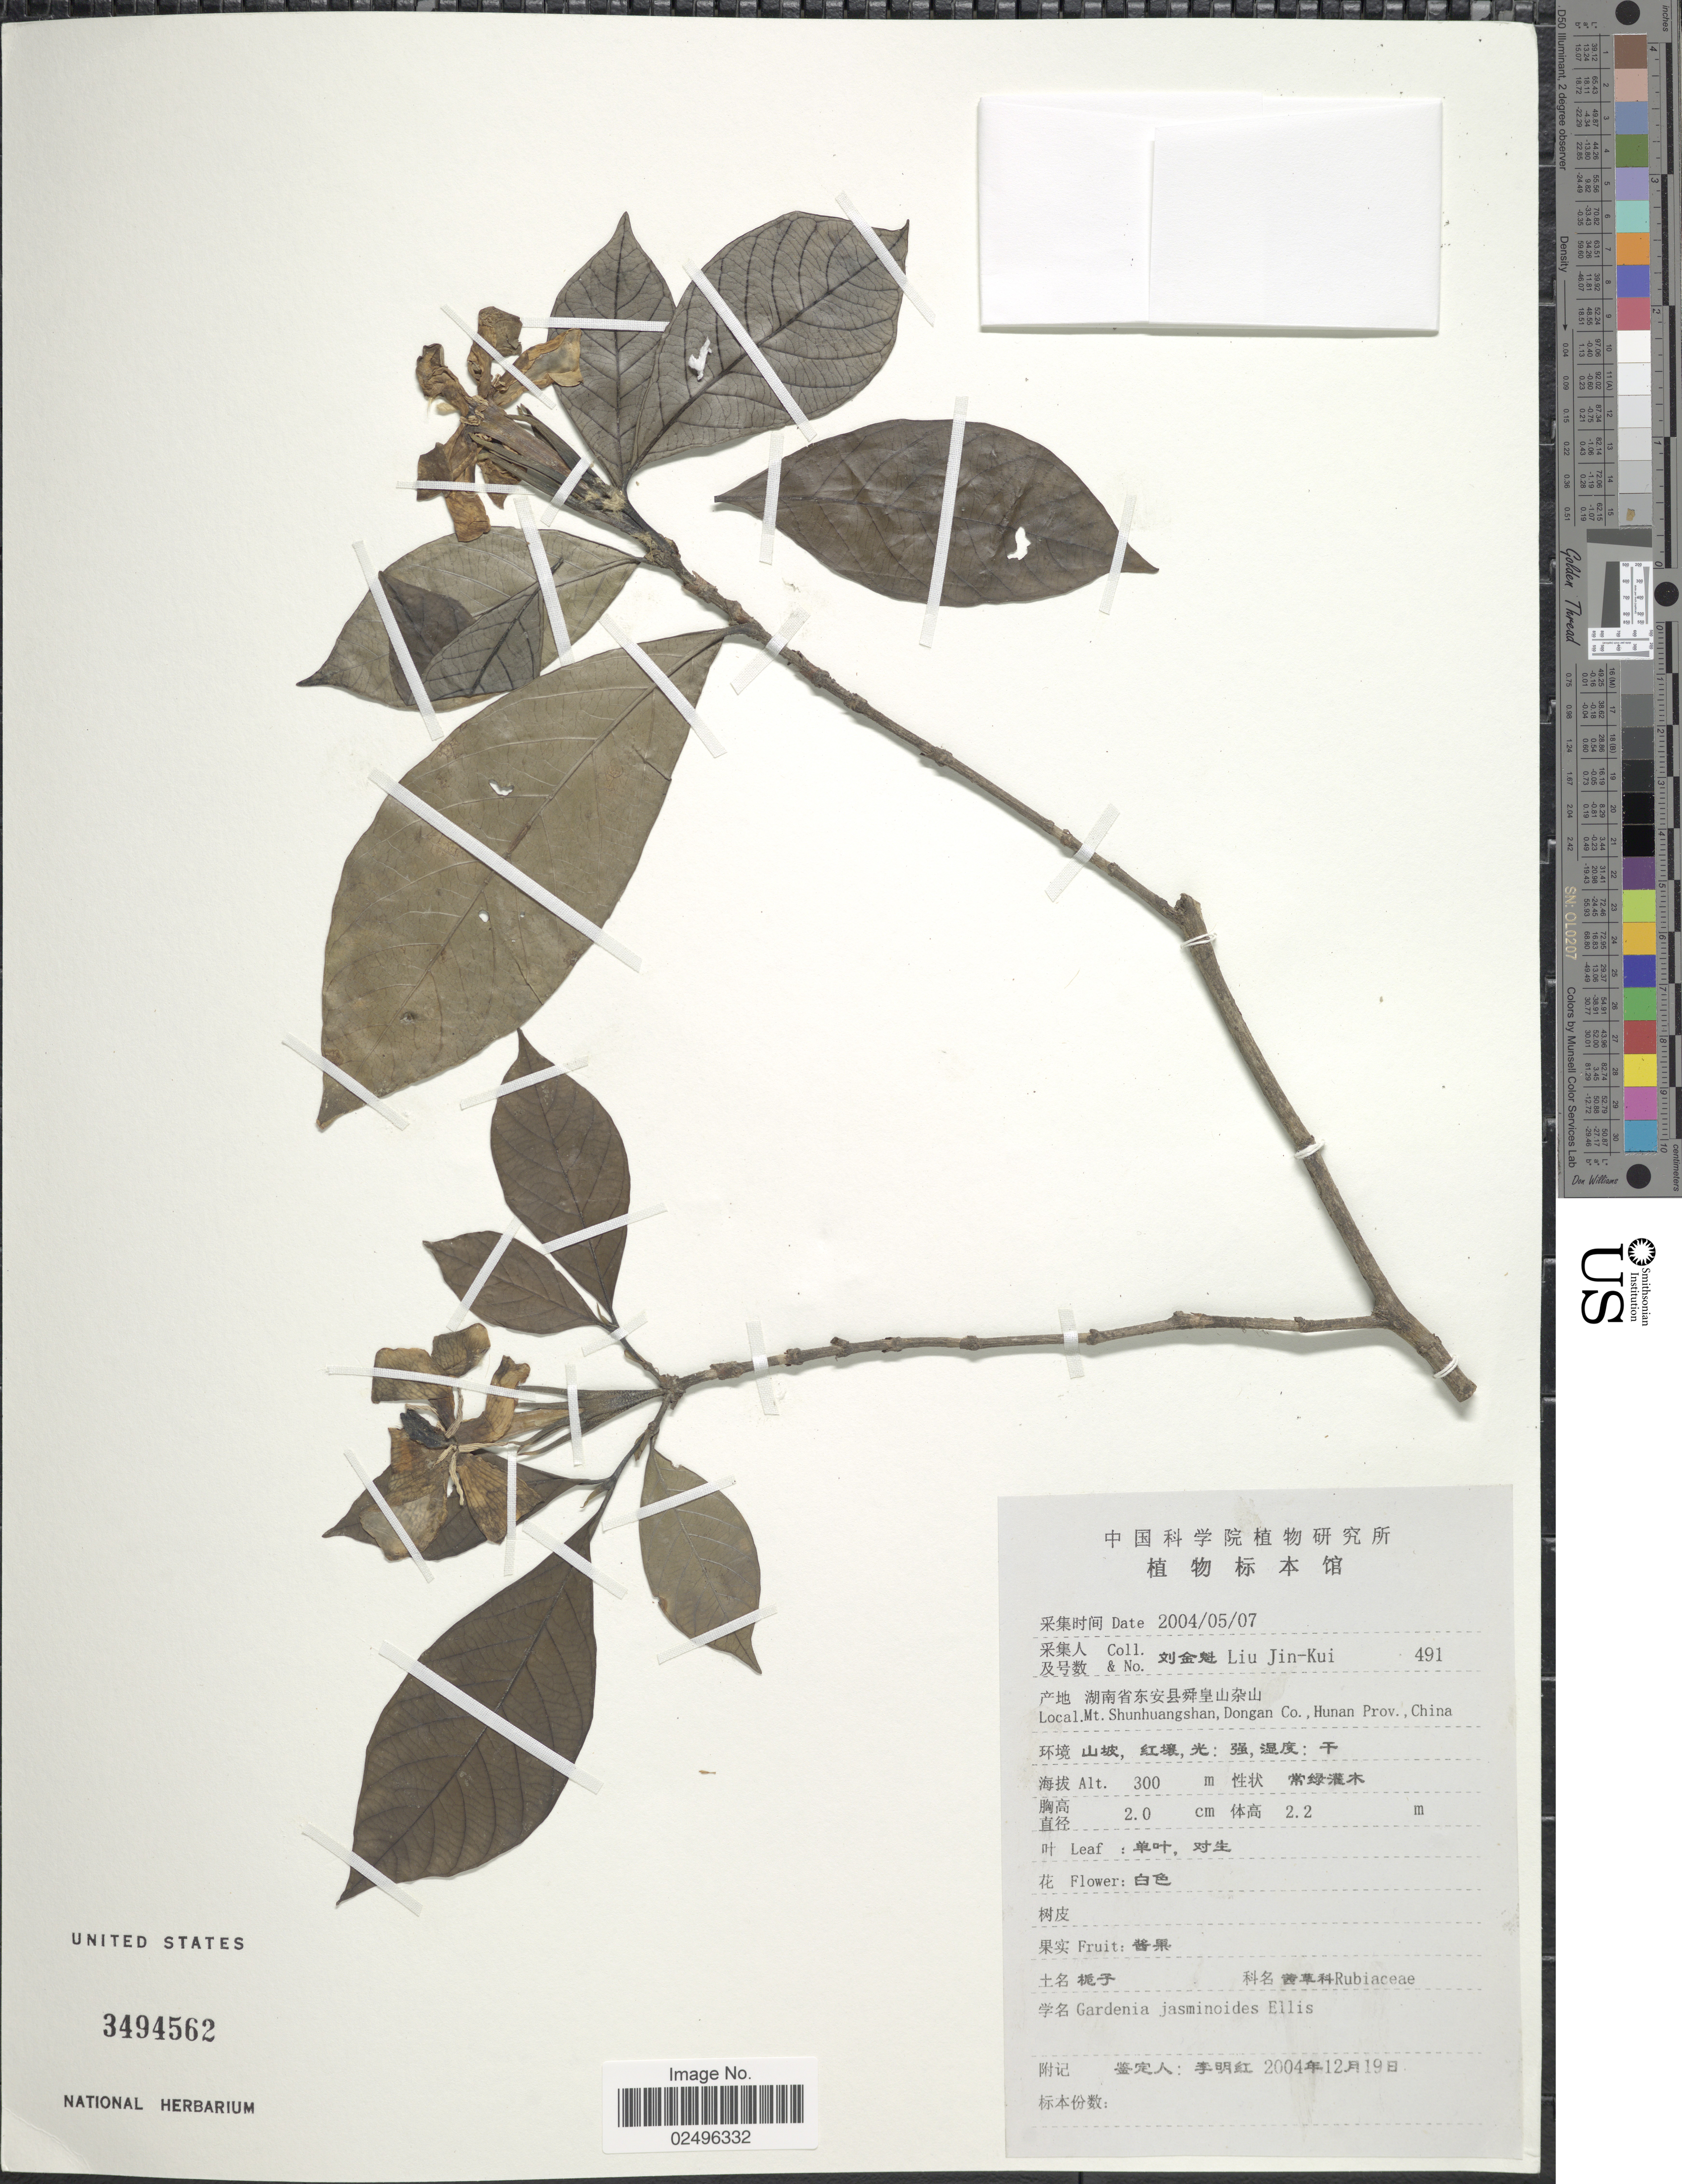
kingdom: Plantae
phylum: Tracheophyta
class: Magnoliopsida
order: Gentianales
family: Rubiaceae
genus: Gardenia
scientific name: Gardenia augusta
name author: (L.) Merr.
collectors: Liu Jin-Kui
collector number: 491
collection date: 2004-12-19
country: China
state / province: Hunan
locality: Mt. Shunhuangshan, Dongan Co. Hunan Prov.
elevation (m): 300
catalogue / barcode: US 3494561